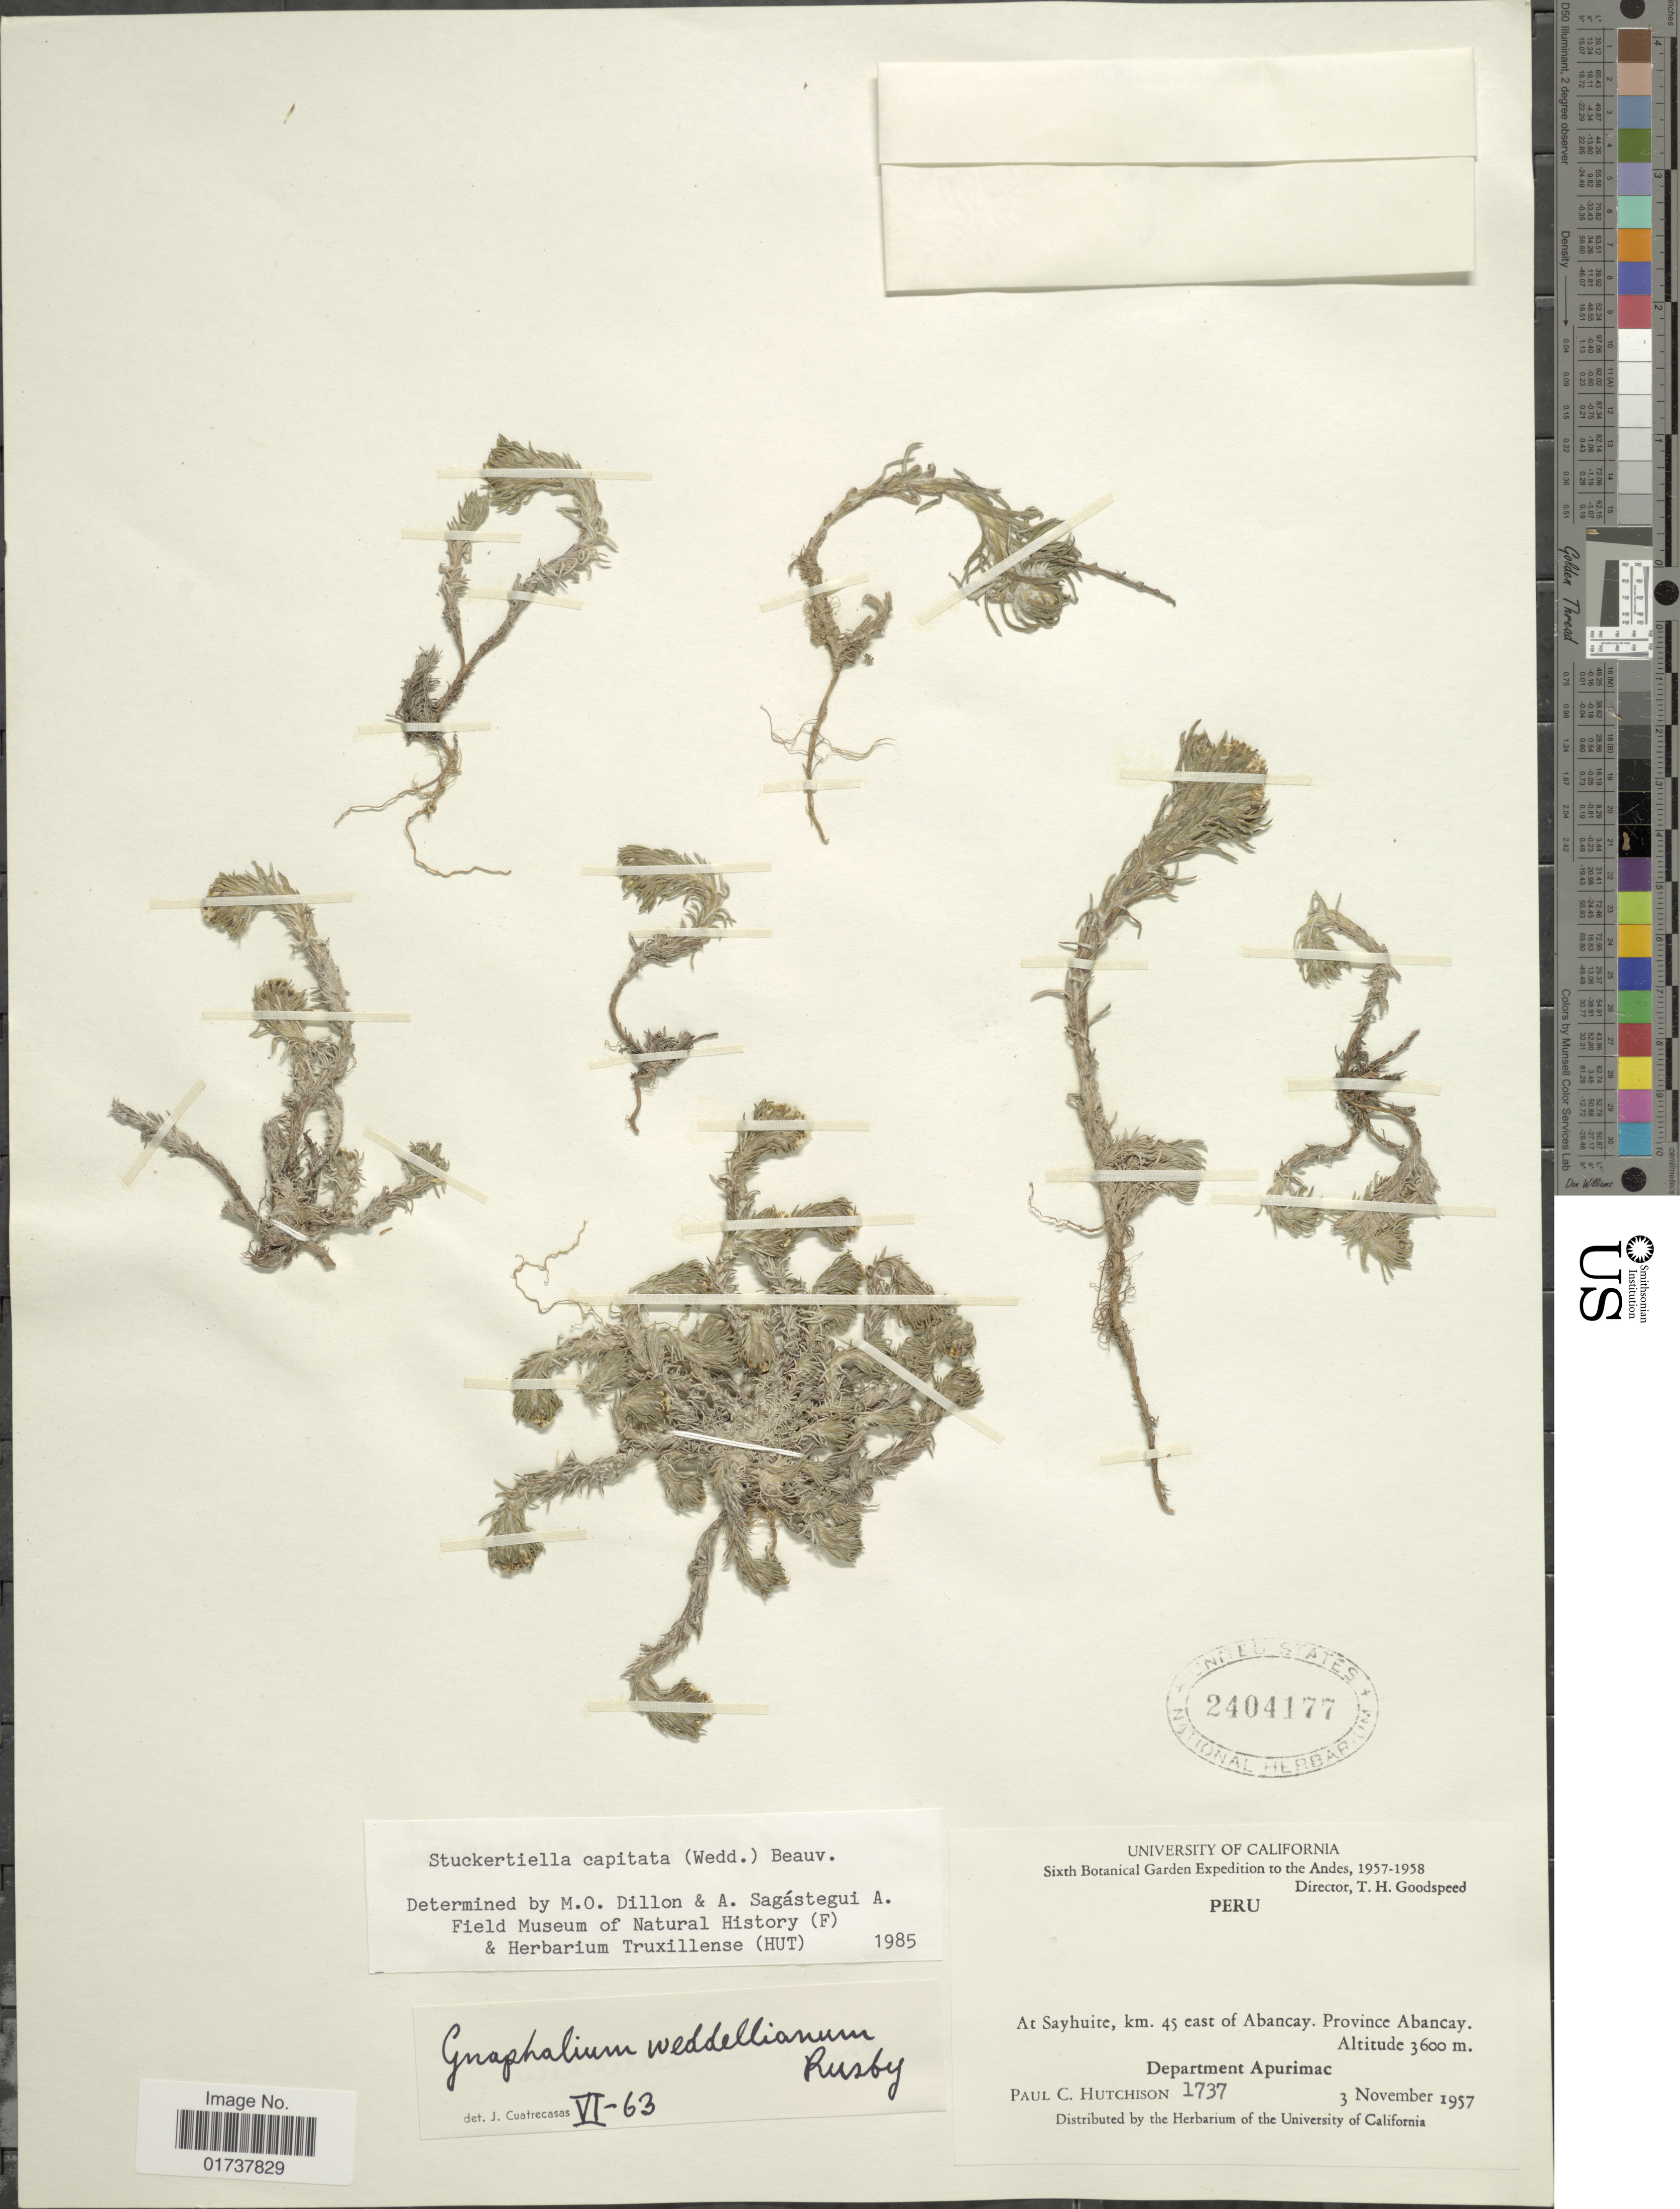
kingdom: Plantae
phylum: Tracheophyta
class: Magnoliopsida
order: Asterales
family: Asteraceae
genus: Stuckertiella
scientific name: Stuckertiella capitata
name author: (Wedd.) P. Beauv.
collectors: P. C. Hutchison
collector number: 1737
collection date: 1957-11-03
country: Peru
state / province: Apurímac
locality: At Sayhuite, km. 45 east of Abancay, Province Abancay, Departament Apurimac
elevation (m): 3600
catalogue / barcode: US 2404177